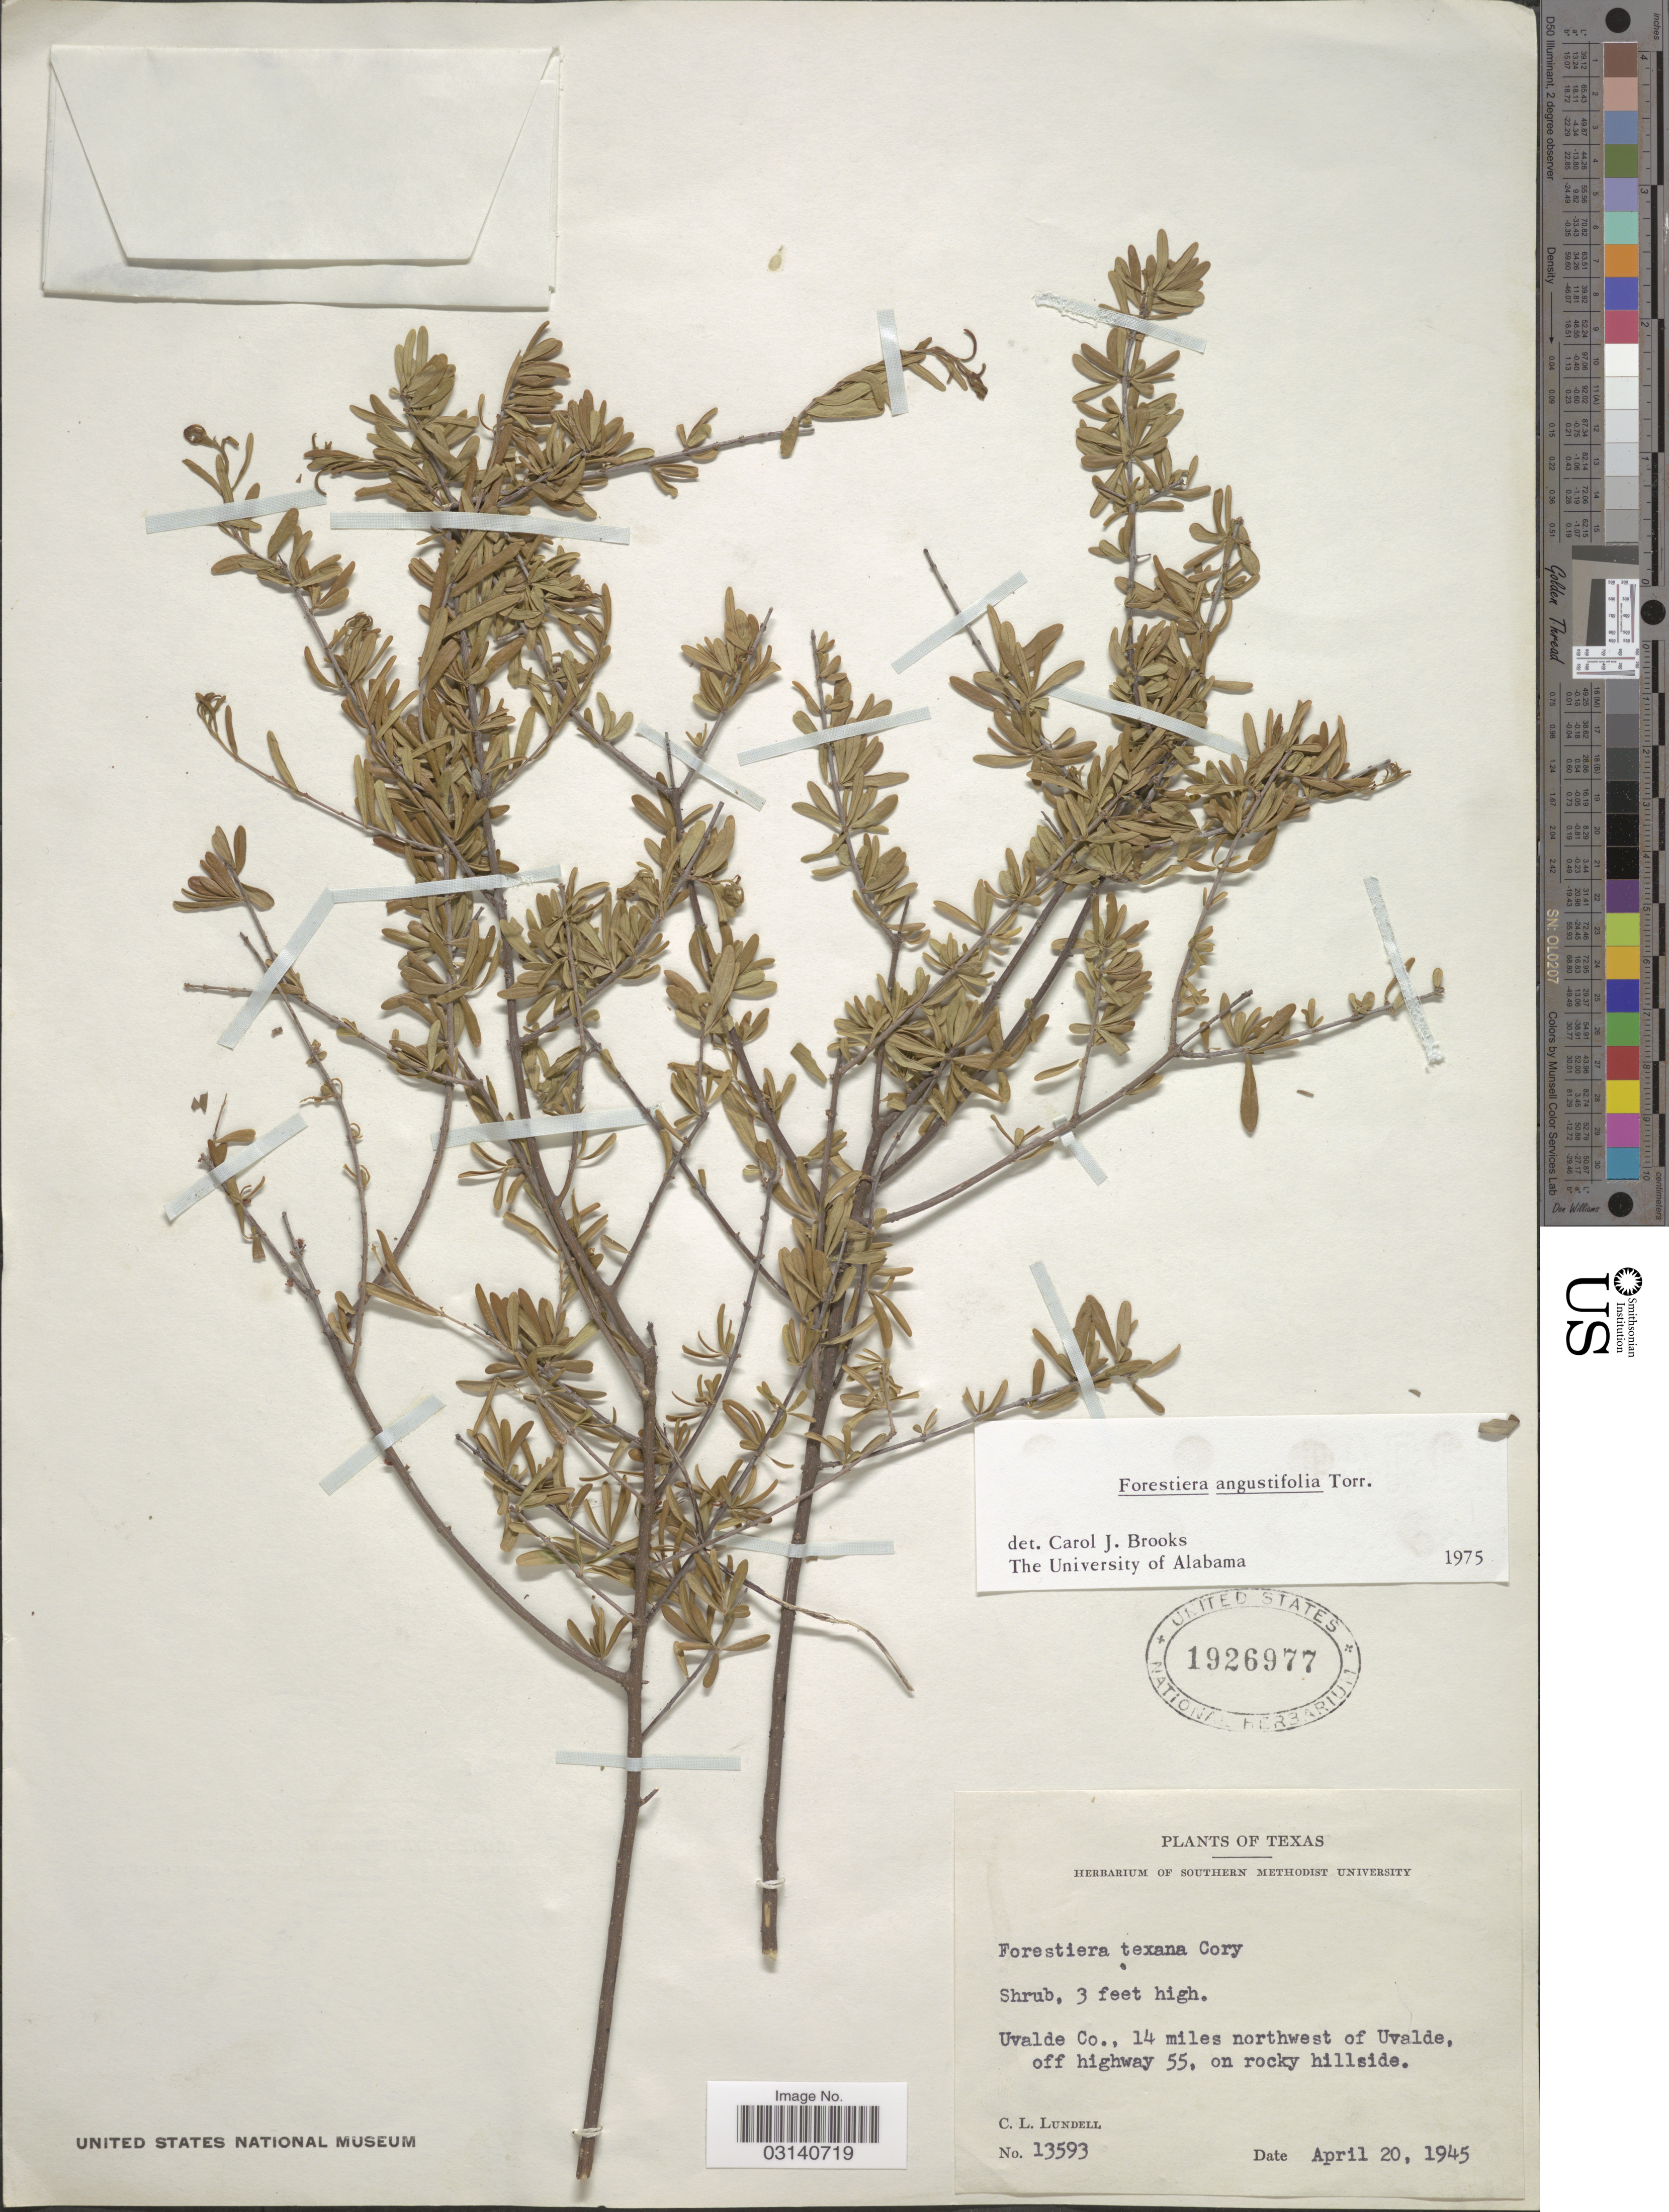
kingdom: Plantae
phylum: Tracheophyta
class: Magnoliopsida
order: Lamiales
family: Oleaceae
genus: Forestiera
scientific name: Forestiera angustifolia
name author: Torr.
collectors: C. L. Lundell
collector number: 13593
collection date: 1945-04-20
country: United States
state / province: Texas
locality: Uvalde Co., 14 miles northwest of Uvalde, off highway 55, on rocky hillside.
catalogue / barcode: US 1926977